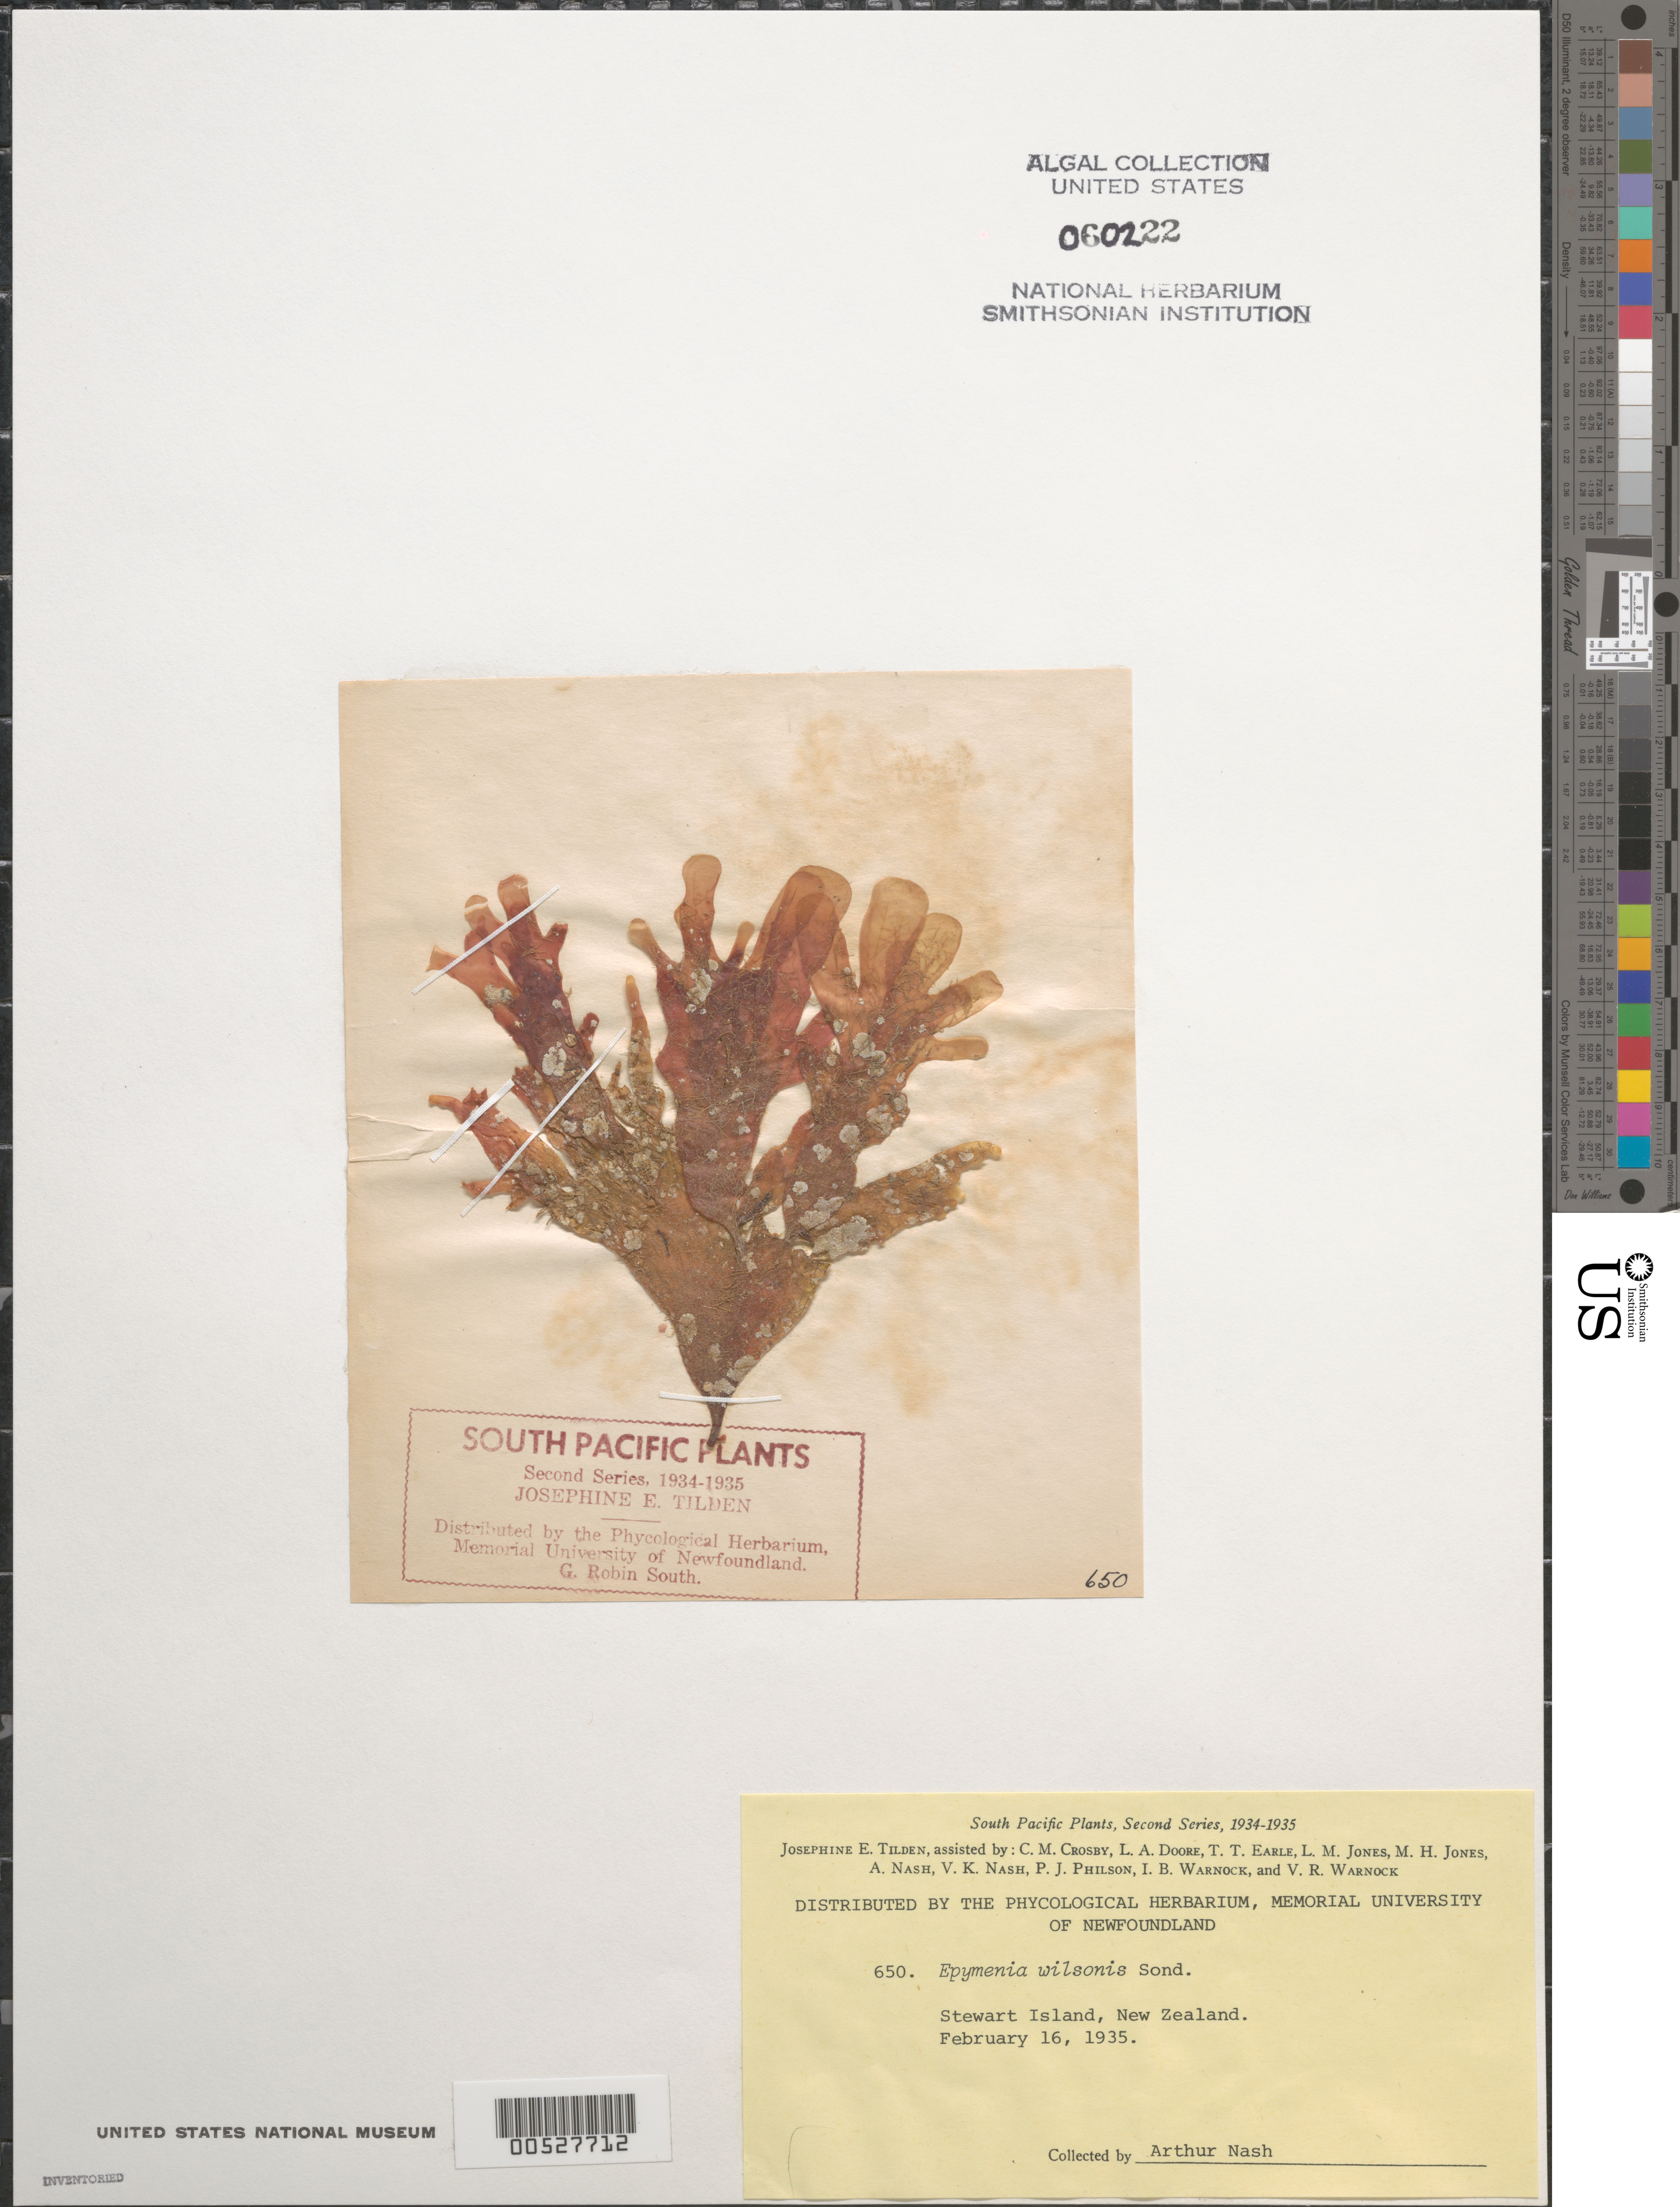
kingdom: Plantae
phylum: Rhodophyta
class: Florideophyceae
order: Rhodymeniales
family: Rhodymeniaceae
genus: Rhodymenia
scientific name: Rhodymenia wilsonis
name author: (Sonder) G.W. Saunders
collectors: A. Nash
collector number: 650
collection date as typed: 16 Feb 1935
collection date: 1935-02-16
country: New Zealand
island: Stewart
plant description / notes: Tilden, South Pacific Plants, Second Series, 1934-1935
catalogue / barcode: US 60222